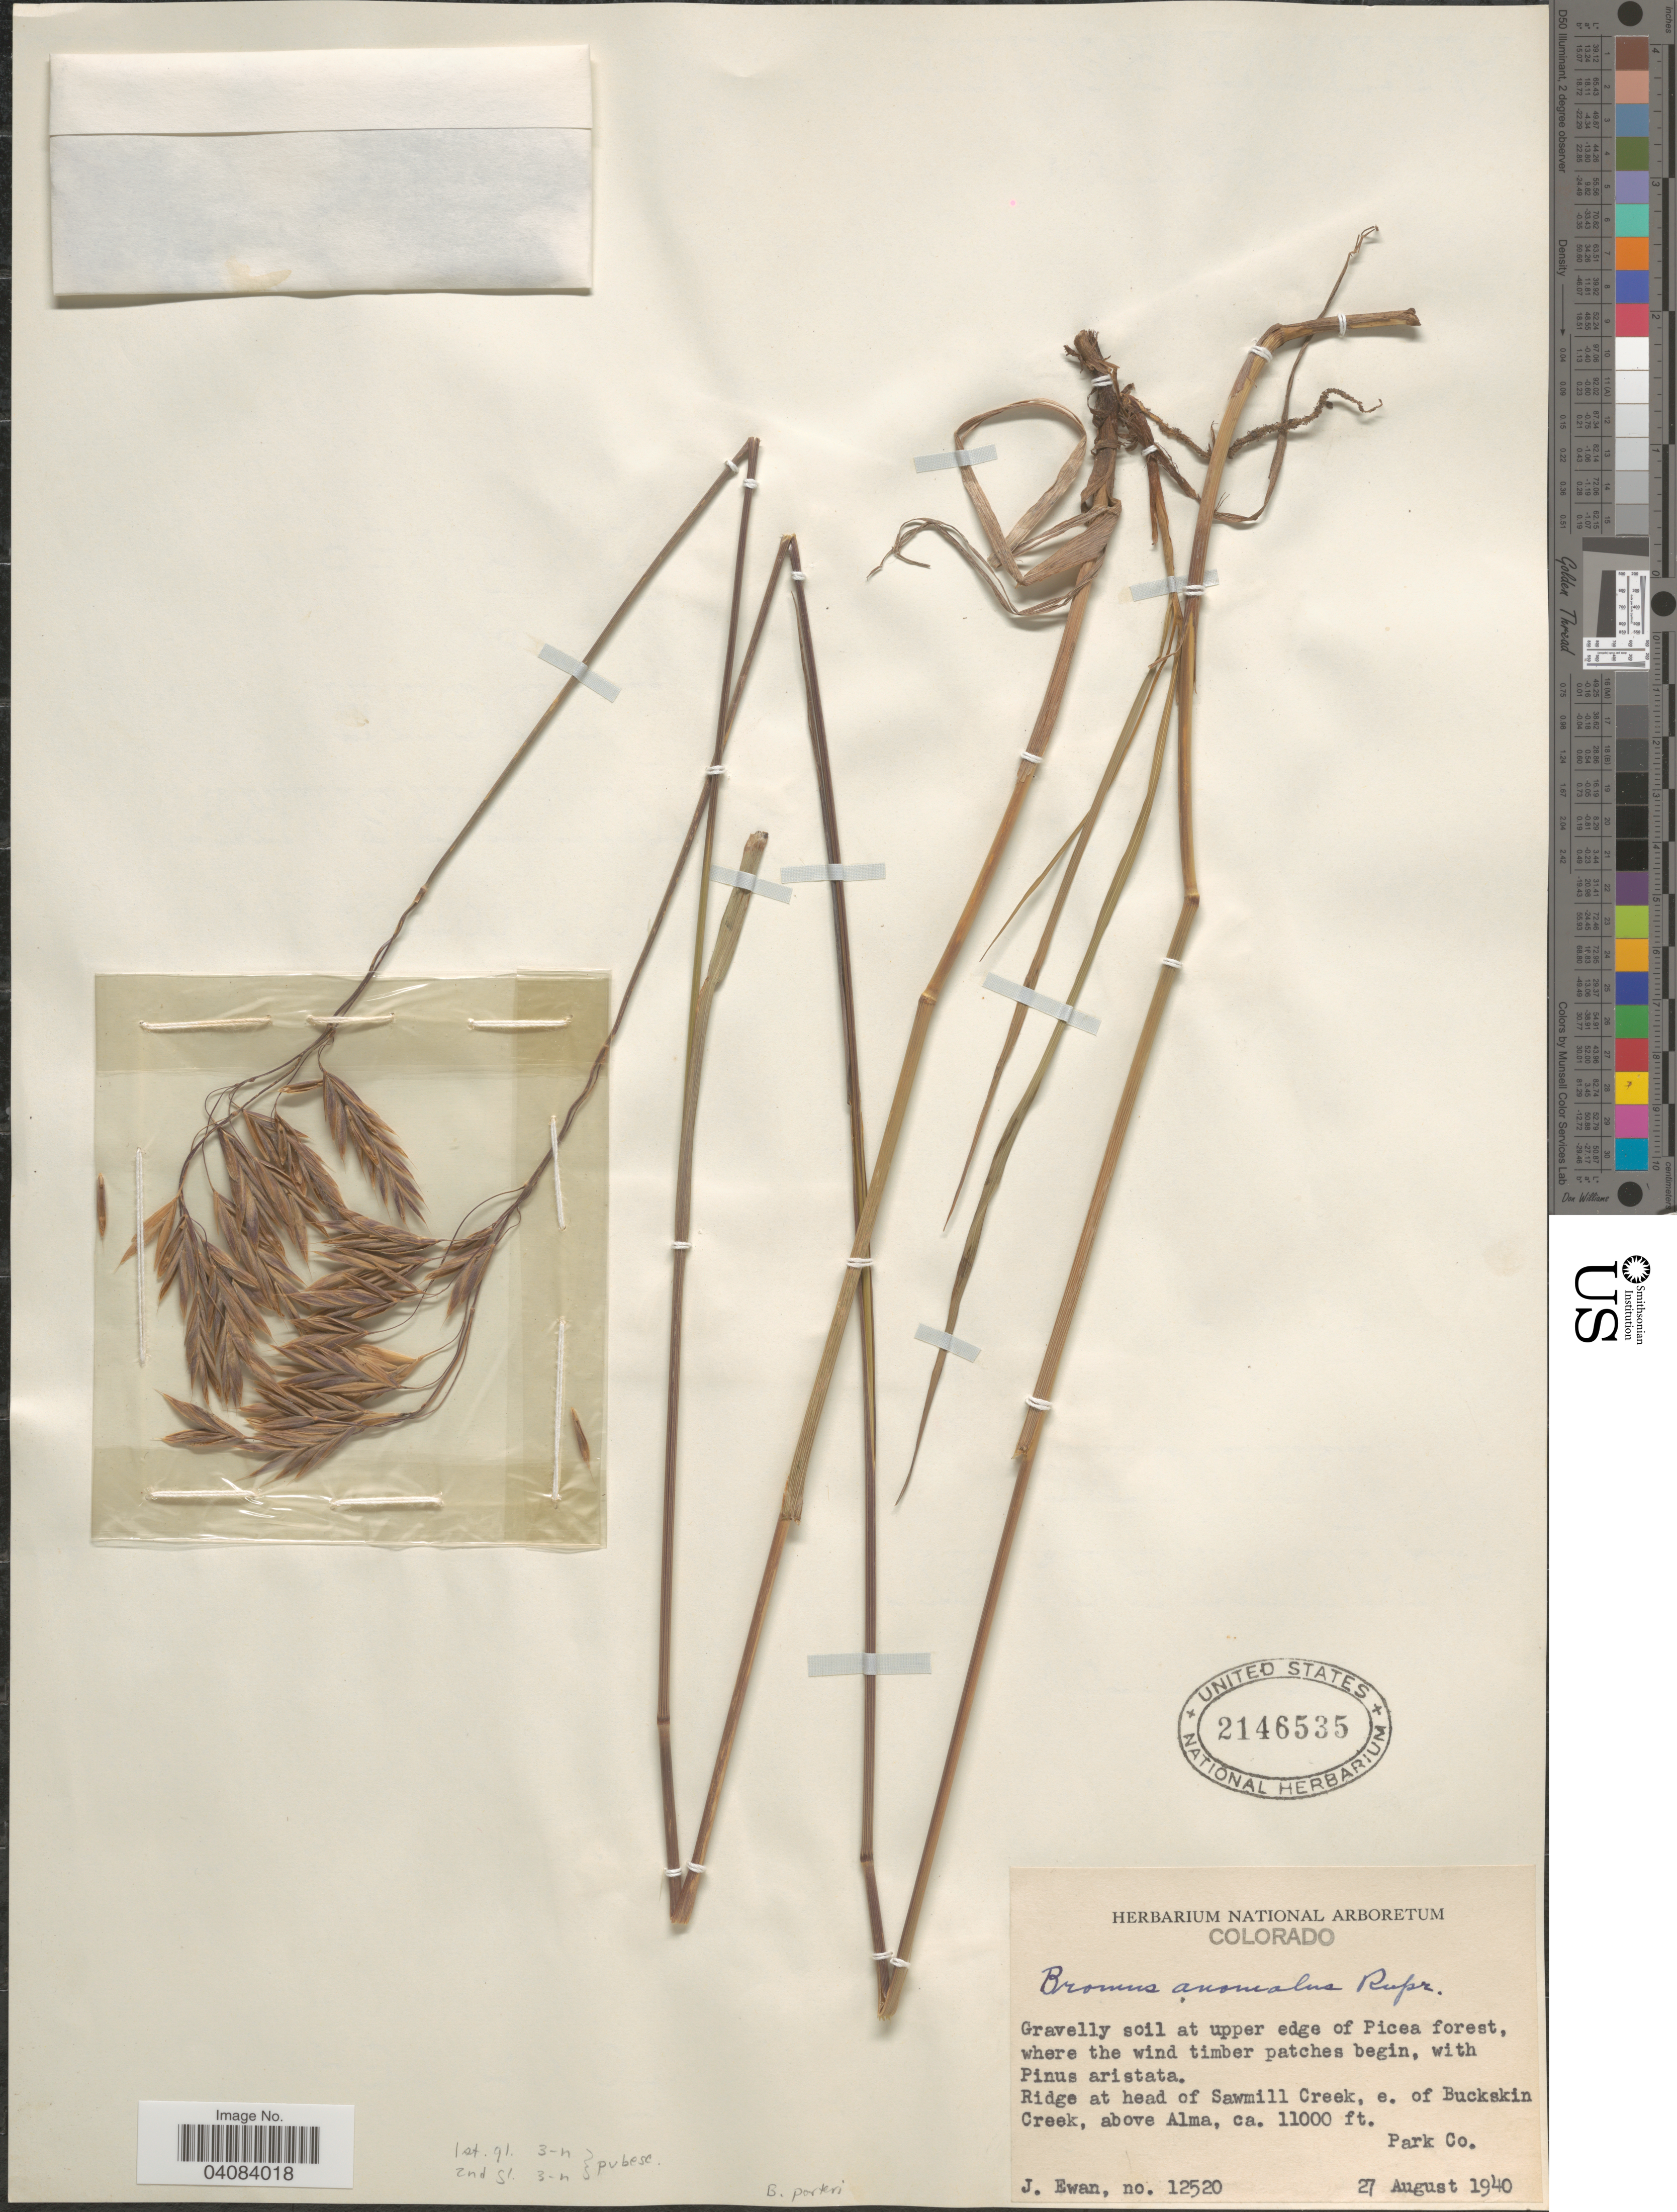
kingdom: Plantae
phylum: Tracheophyta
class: Liliopsida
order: Poales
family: Poaceae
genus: Bromus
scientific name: Bromus porteri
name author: (J.M. Coult.) Nash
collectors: J. A. Ewan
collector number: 12520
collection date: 1940-08-27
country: United States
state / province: Colorado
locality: Ridge at head of Sawmill Creek, e. of Buckskin Creek, above Alma. Park Co.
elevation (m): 3353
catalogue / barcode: US 2146535